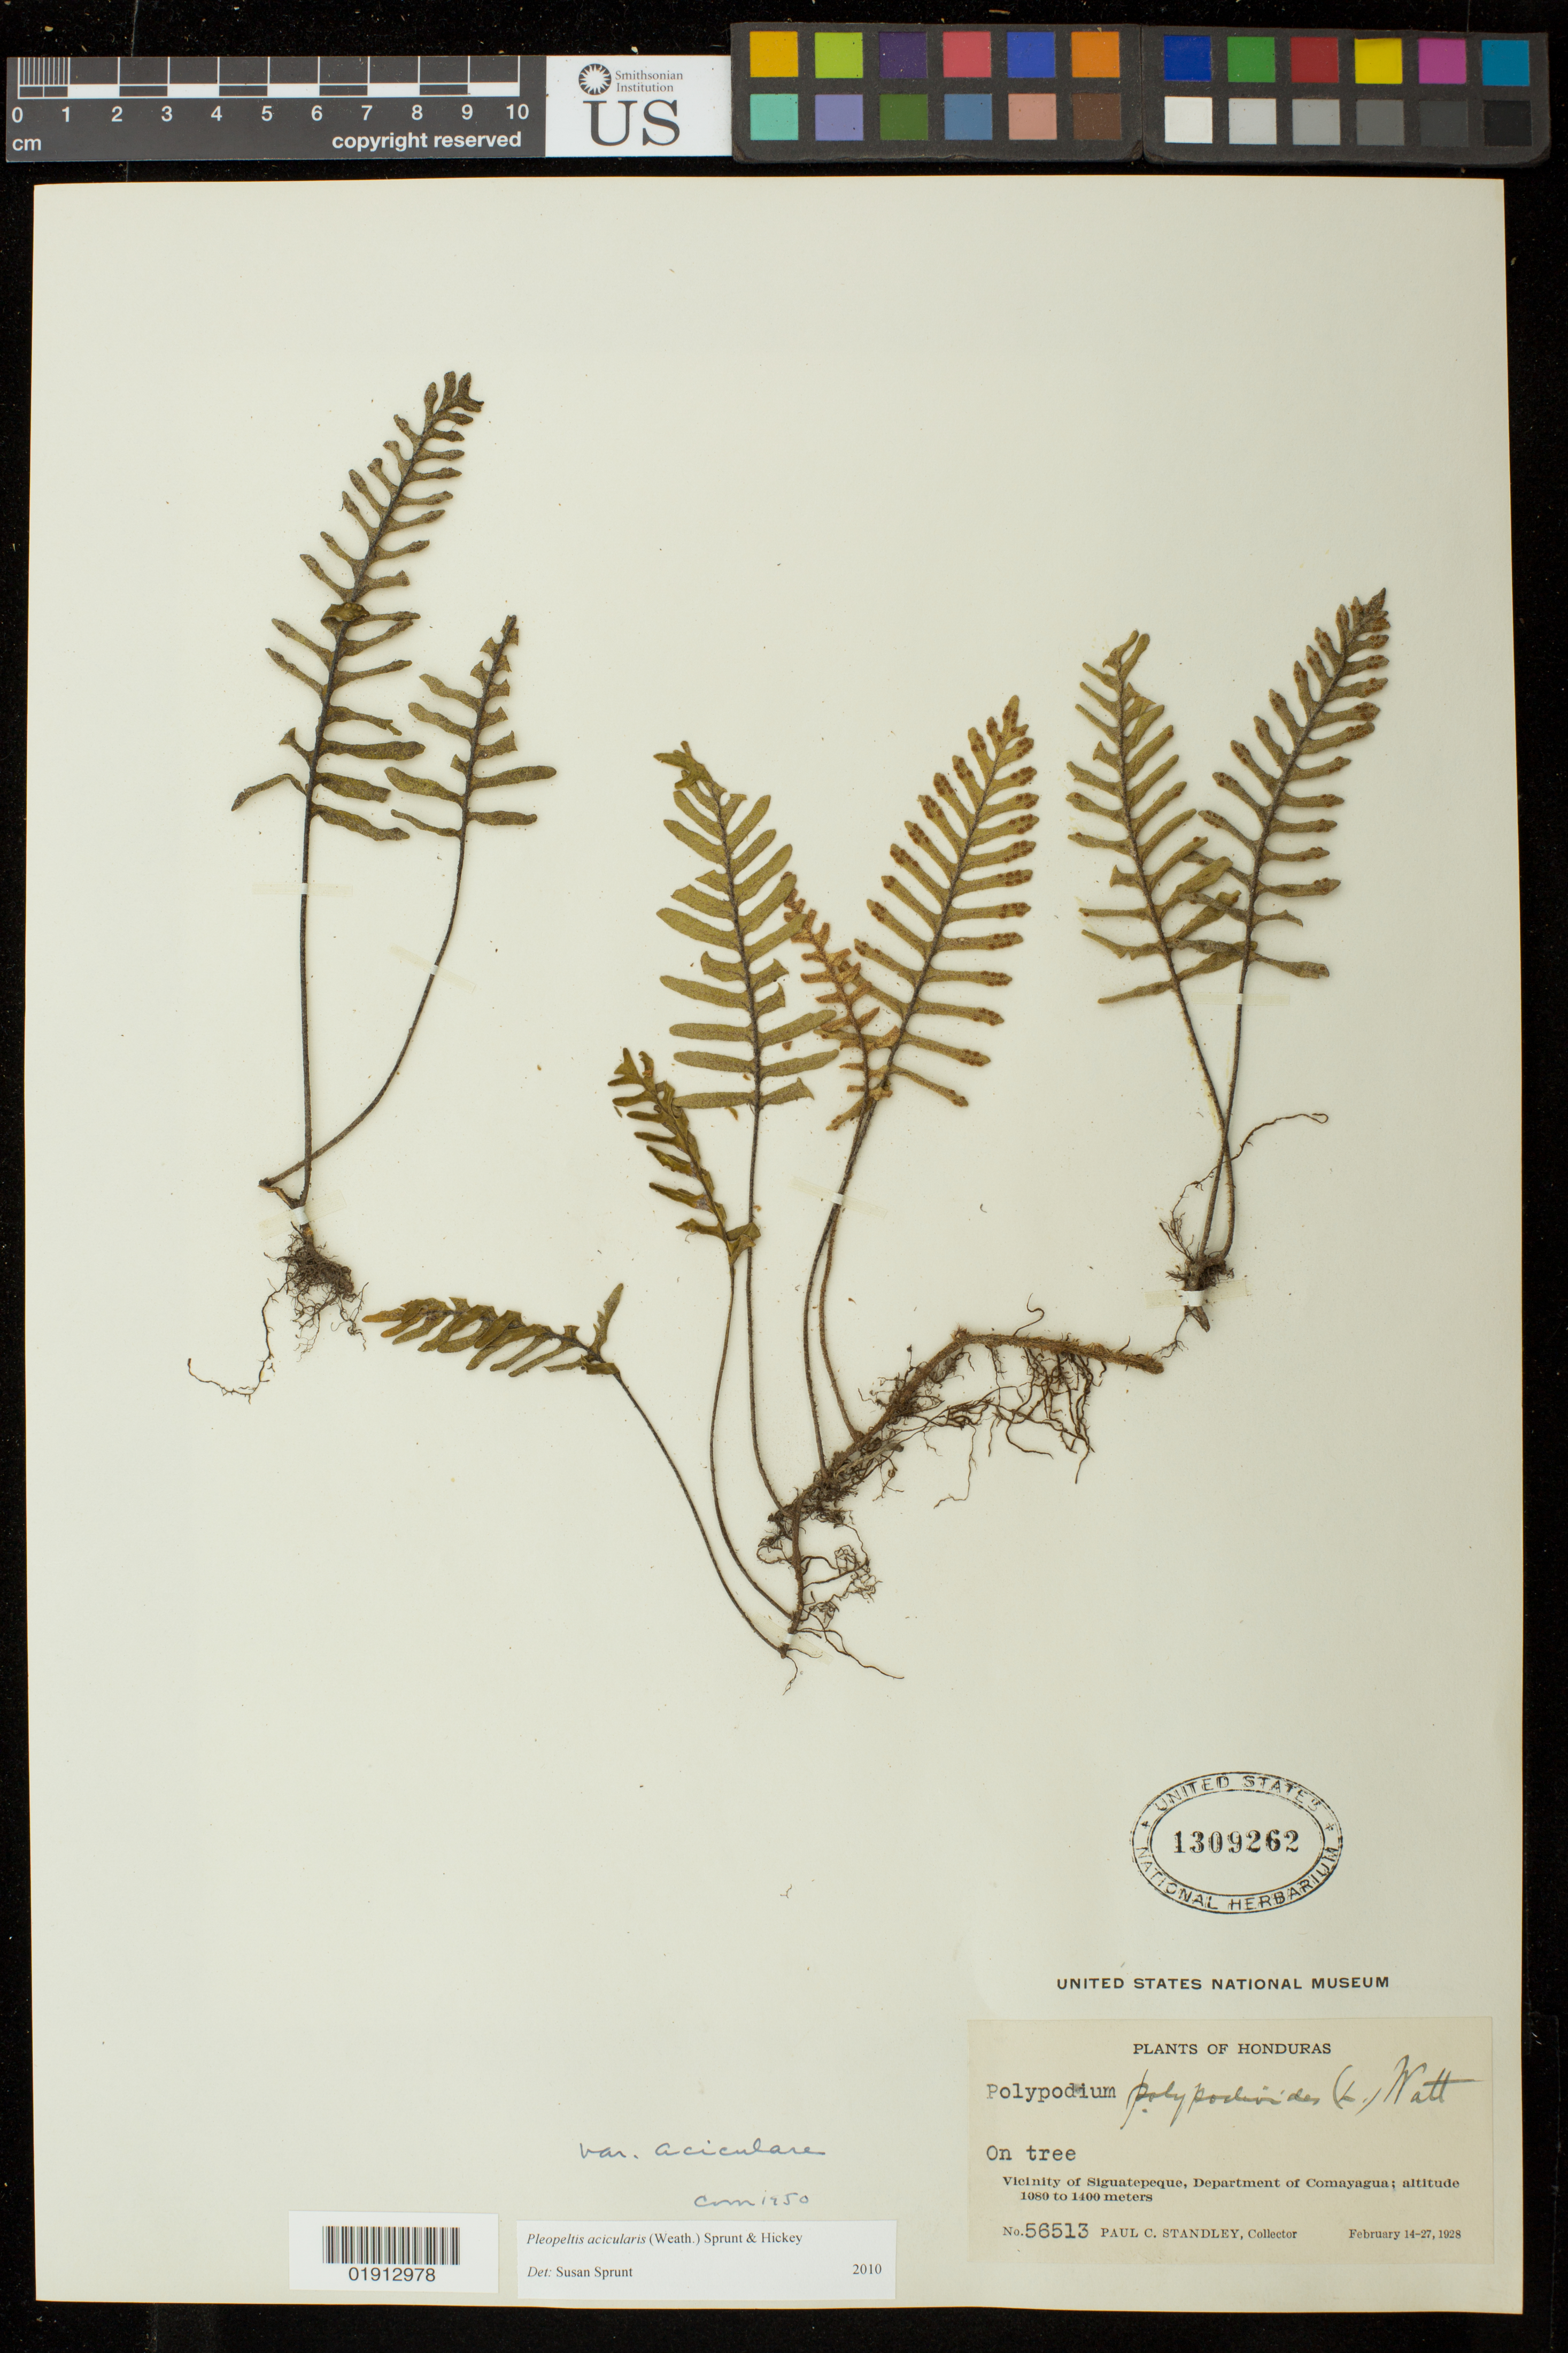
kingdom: Plantae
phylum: Tracheophyta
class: Polypodiopsida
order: Polypodiales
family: Polypodiaceae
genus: Pleopeltis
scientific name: Pleopeltis acicularis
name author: (Weath.) A.R. Sm. & Krömer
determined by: Sprunt, S. V.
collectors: P. C. Standley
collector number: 56513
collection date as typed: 14 Feb 1928 to 27 Feb 1928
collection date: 1928-02-14/1928-02-27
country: Honduras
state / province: Comayagua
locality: Vicinity of Siguatepeque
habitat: On tree.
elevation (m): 1080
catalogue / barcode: US 1309262